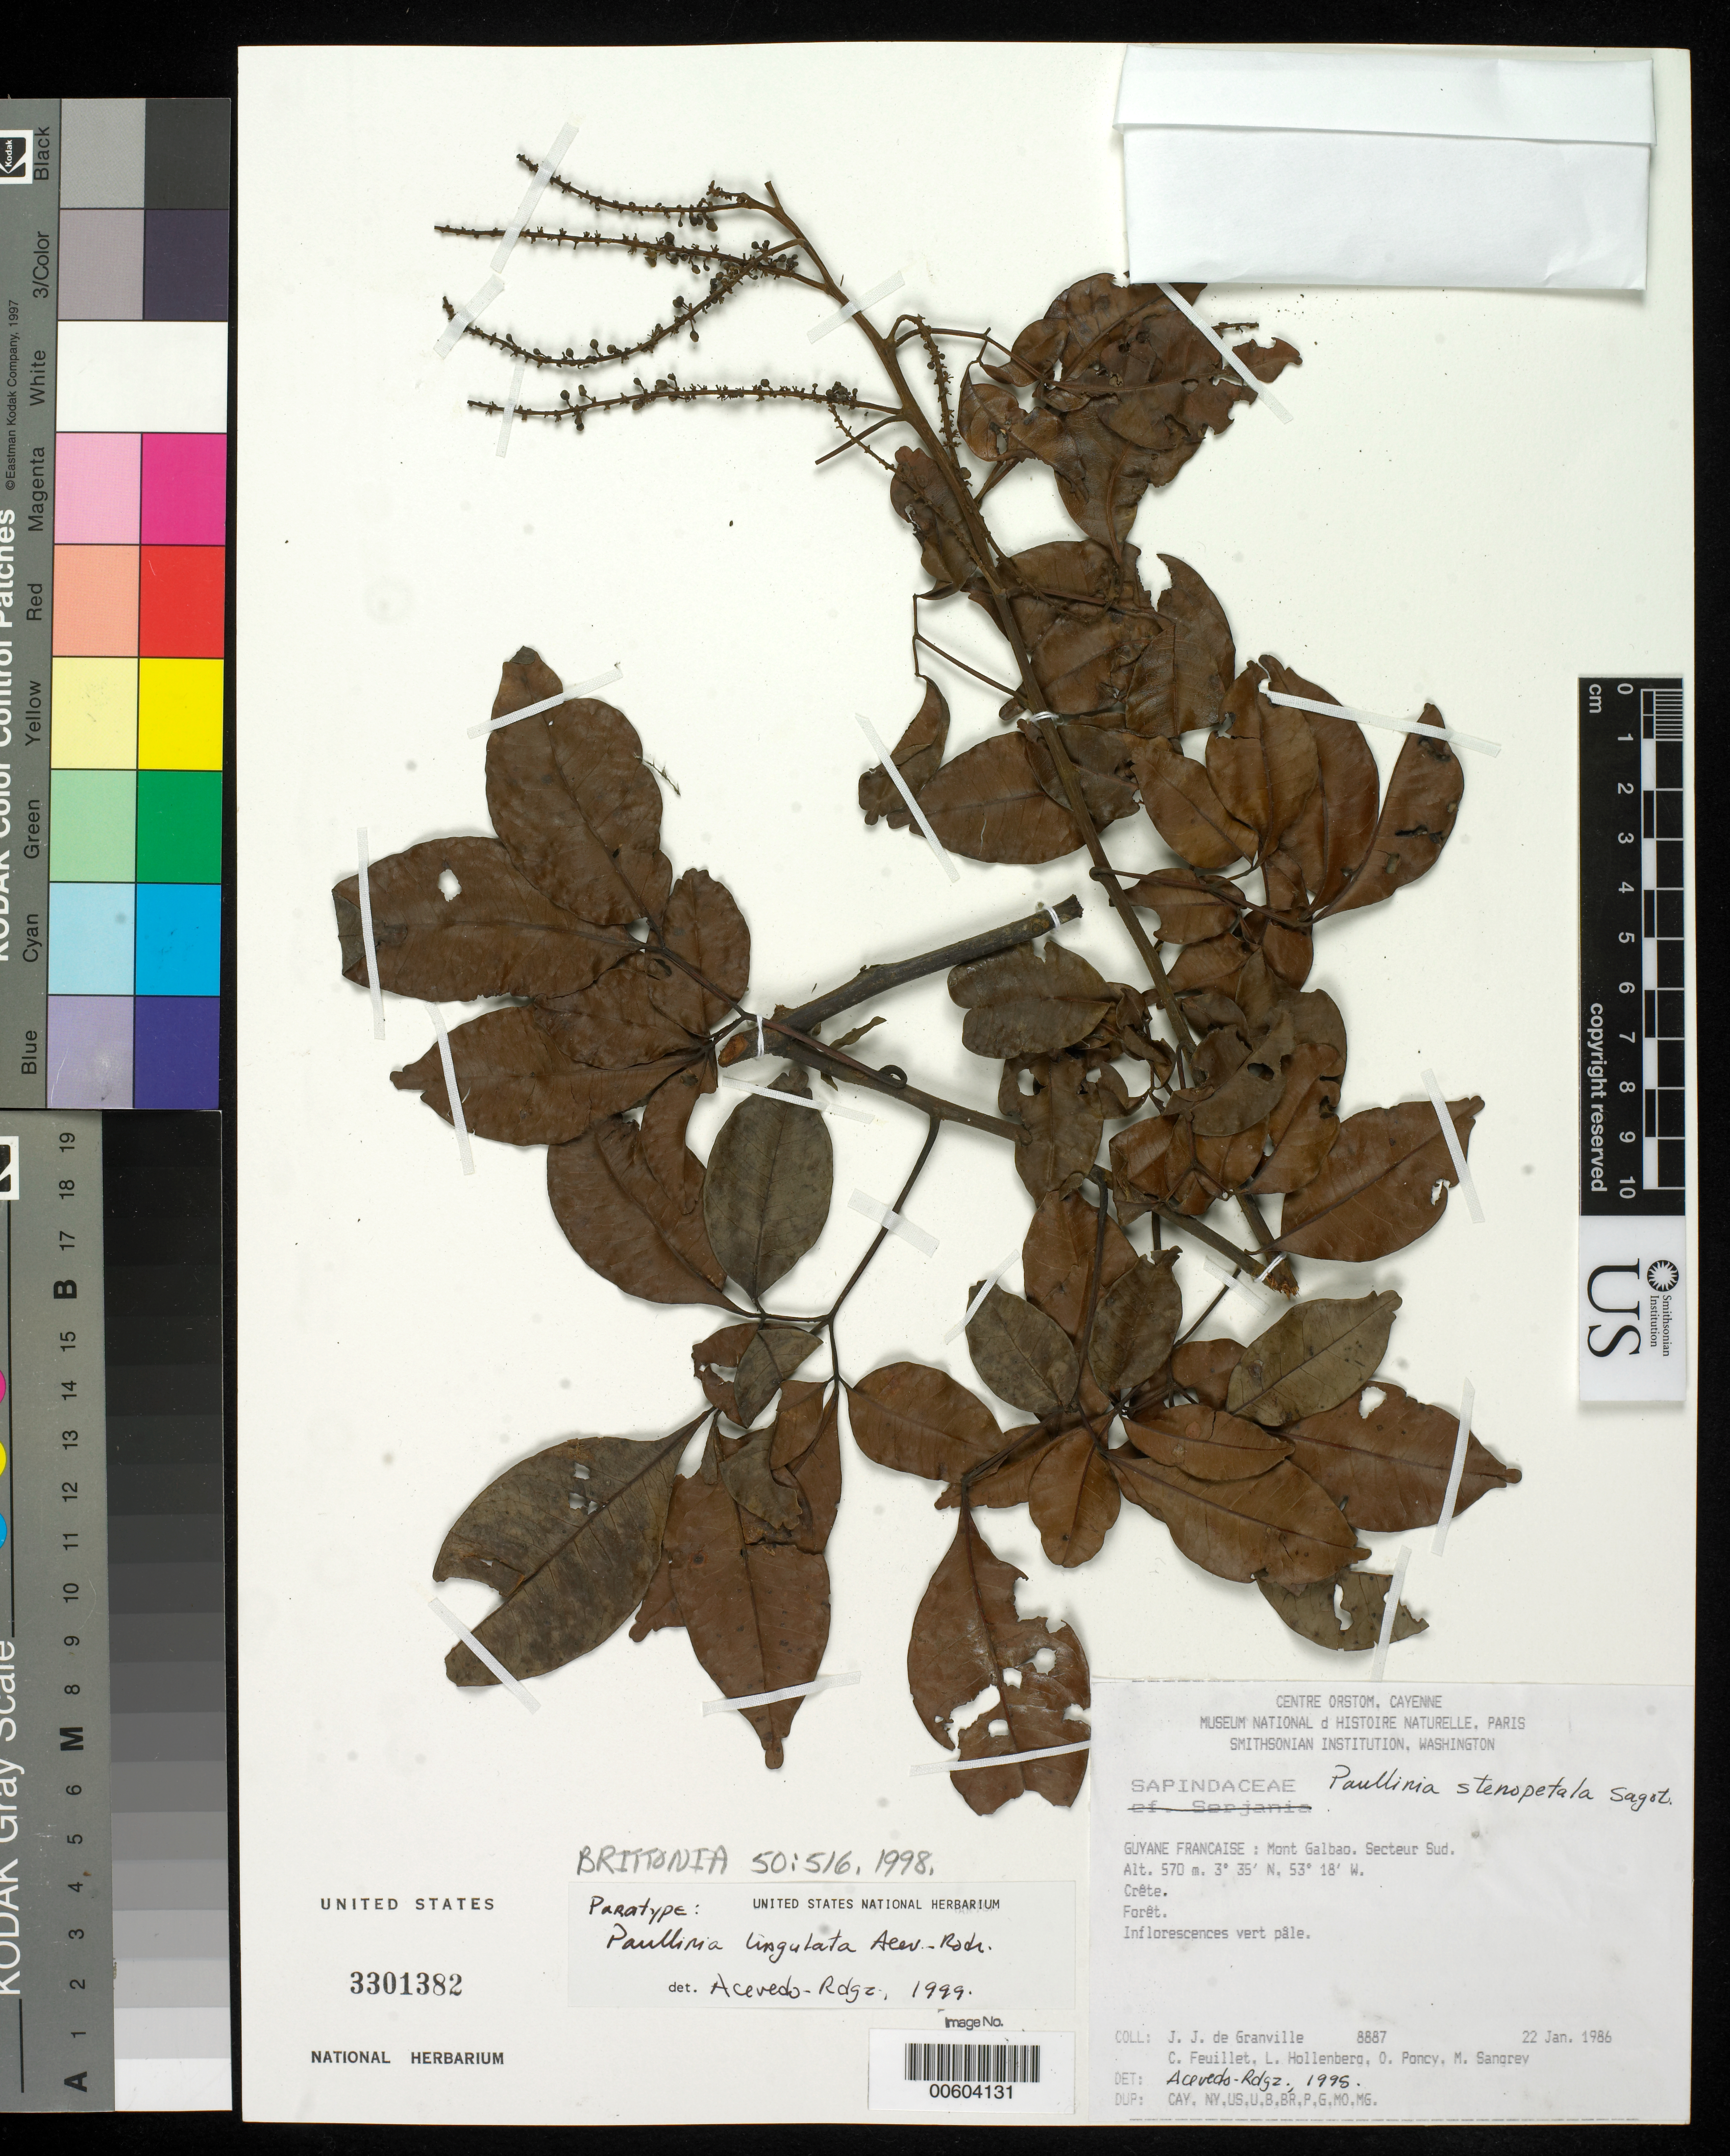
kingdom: Plantae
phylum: Tracheophyta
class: Magnoliopsida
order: Sapindales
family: Sapindaceae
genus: Paullinia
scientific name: Paullinia lingulata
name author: Acev.-Rodr.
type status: Paratype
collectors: J.-J. de Granville, C. Feuillet, L. Hollenberg, O. Poncy & M. S. Sangrey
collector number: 8887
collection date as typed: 22 Jan 1986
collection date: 1986-01-22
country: French Guiana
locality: Mont Galbao, secteur Sud.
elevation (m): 570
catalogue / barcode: US 3301382